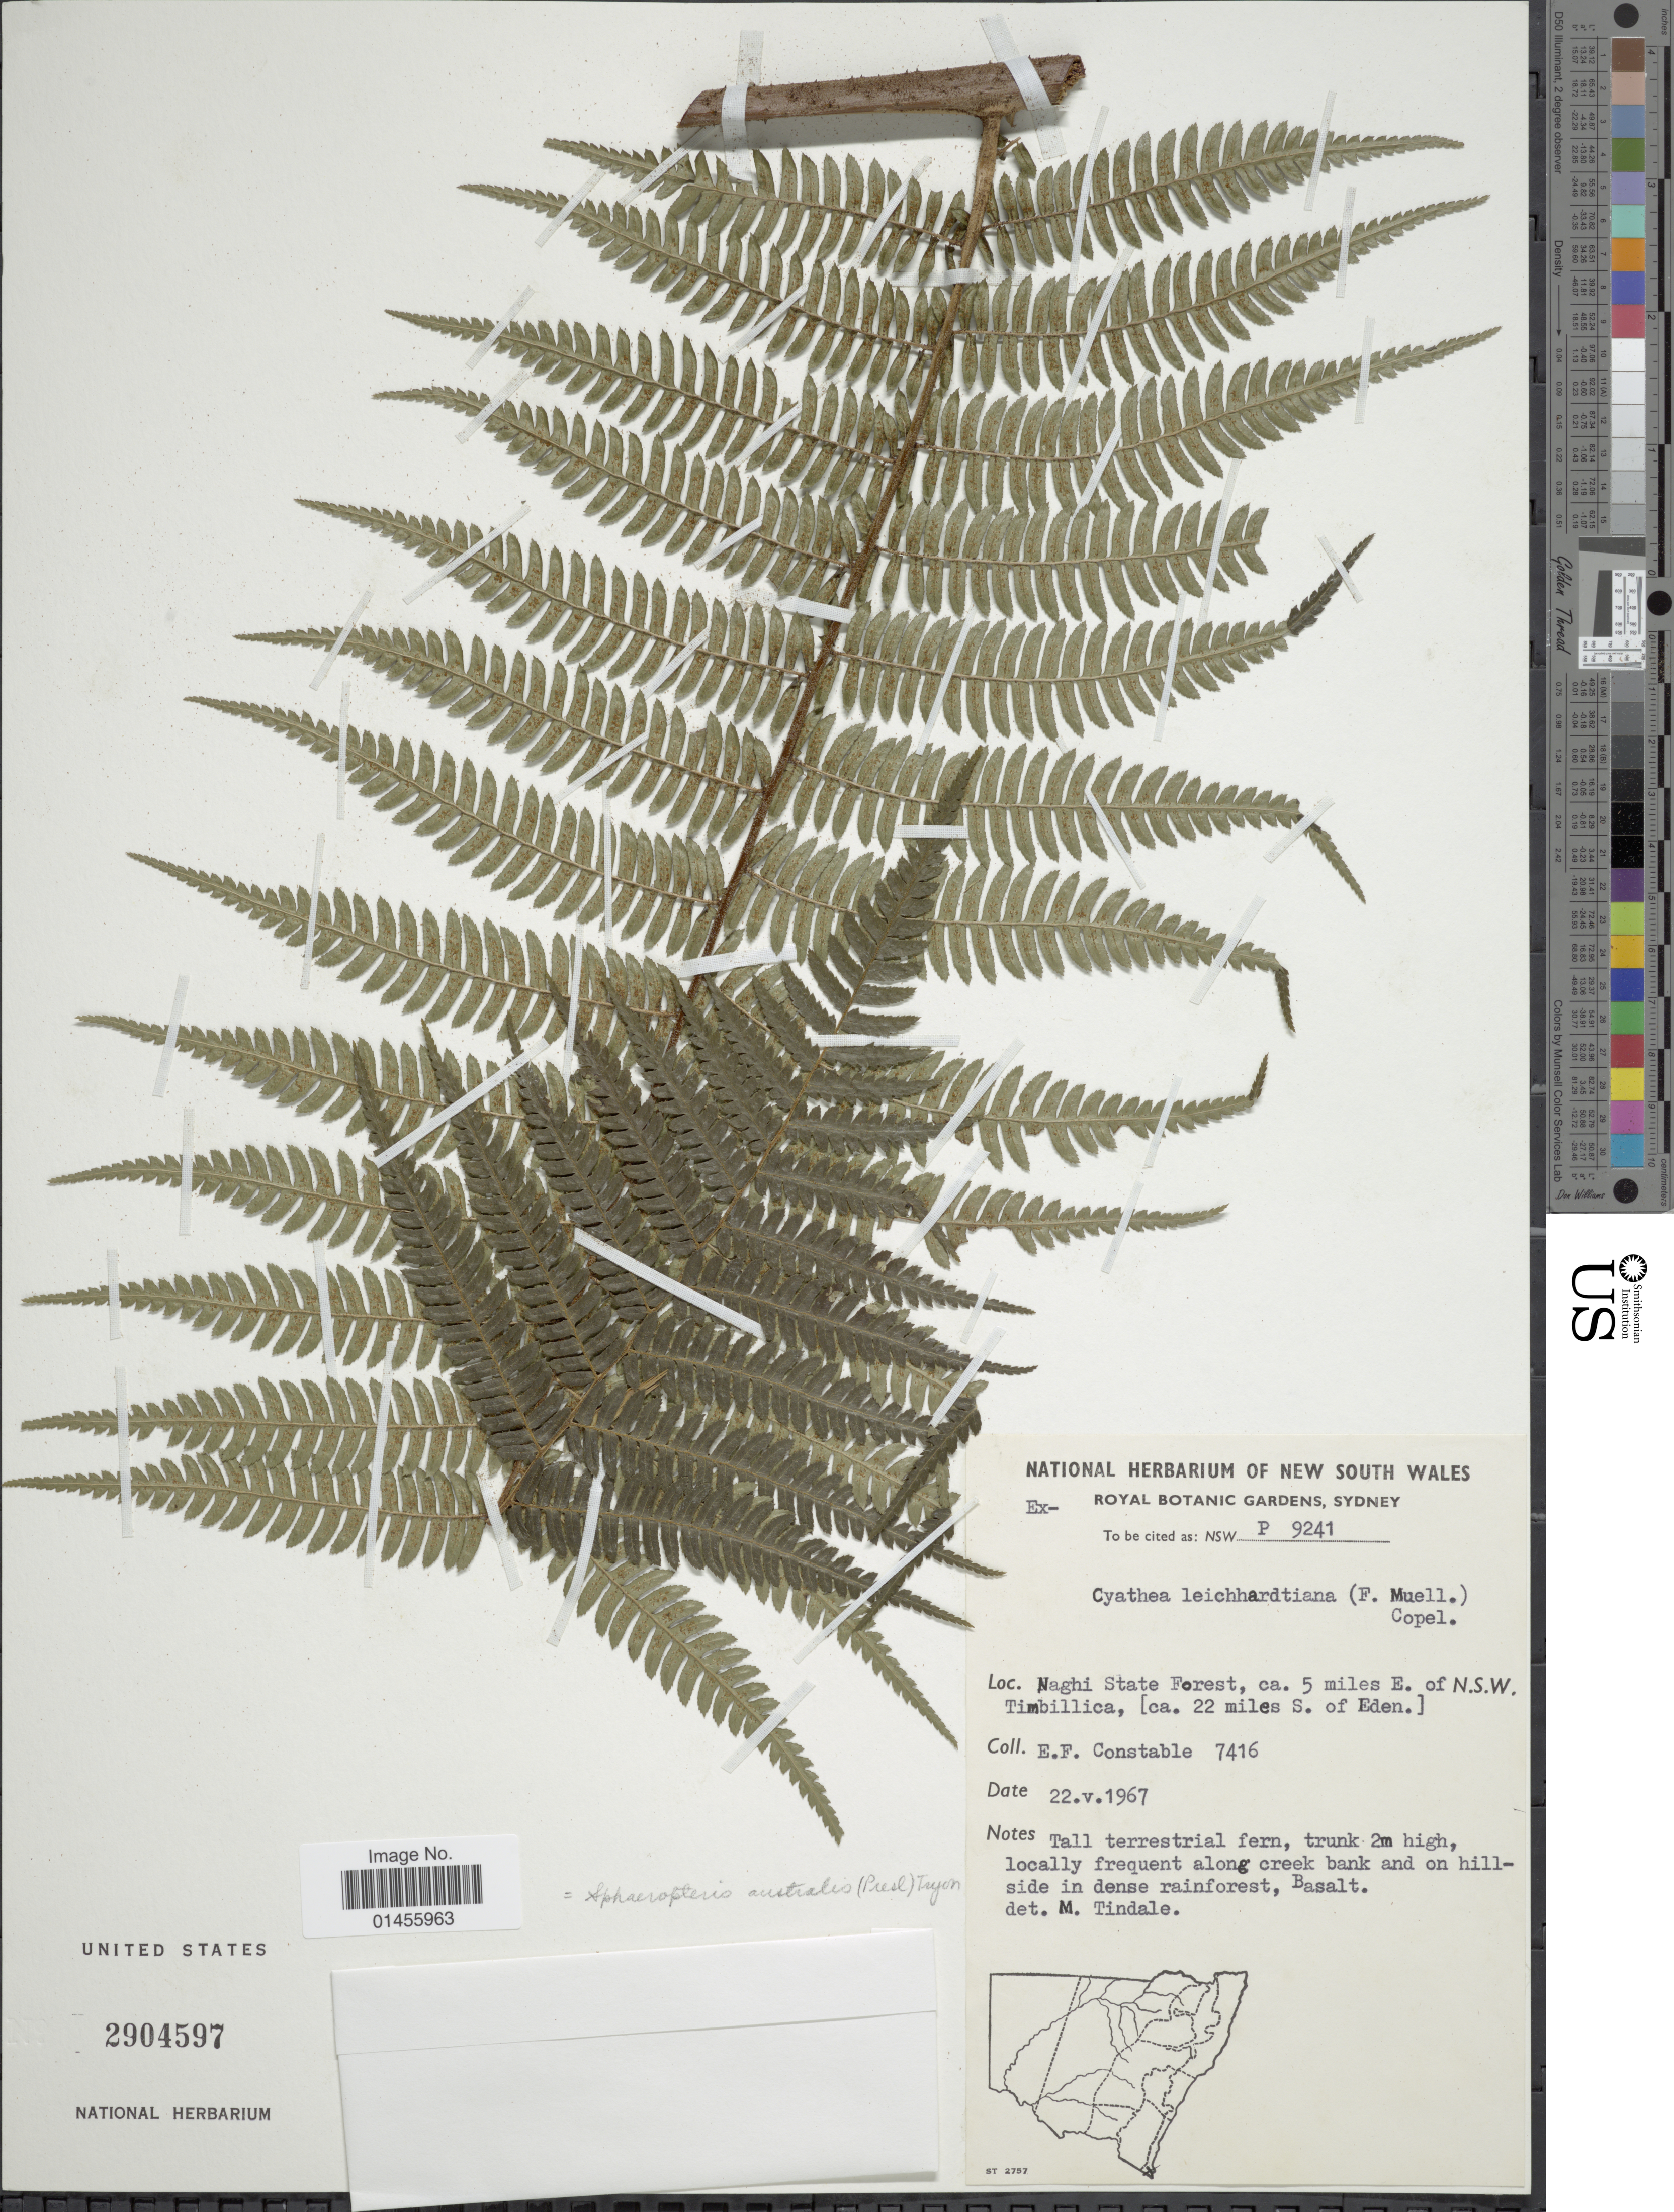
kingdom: Plantae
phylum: Tracheophyta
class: Polypodiopsida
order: Cyatheales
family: Cyatheaceae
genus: Alsophila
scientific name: Alsophila australis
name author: R. Br.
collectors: E. F. Constable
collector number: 7416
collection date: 1967-05-22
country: Australia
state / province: New South Wales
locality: Naghi State of Forest, 5 miles E. of N. S. W. Timbillica, (22 miles S. of Eden)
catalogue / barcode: US 2904597